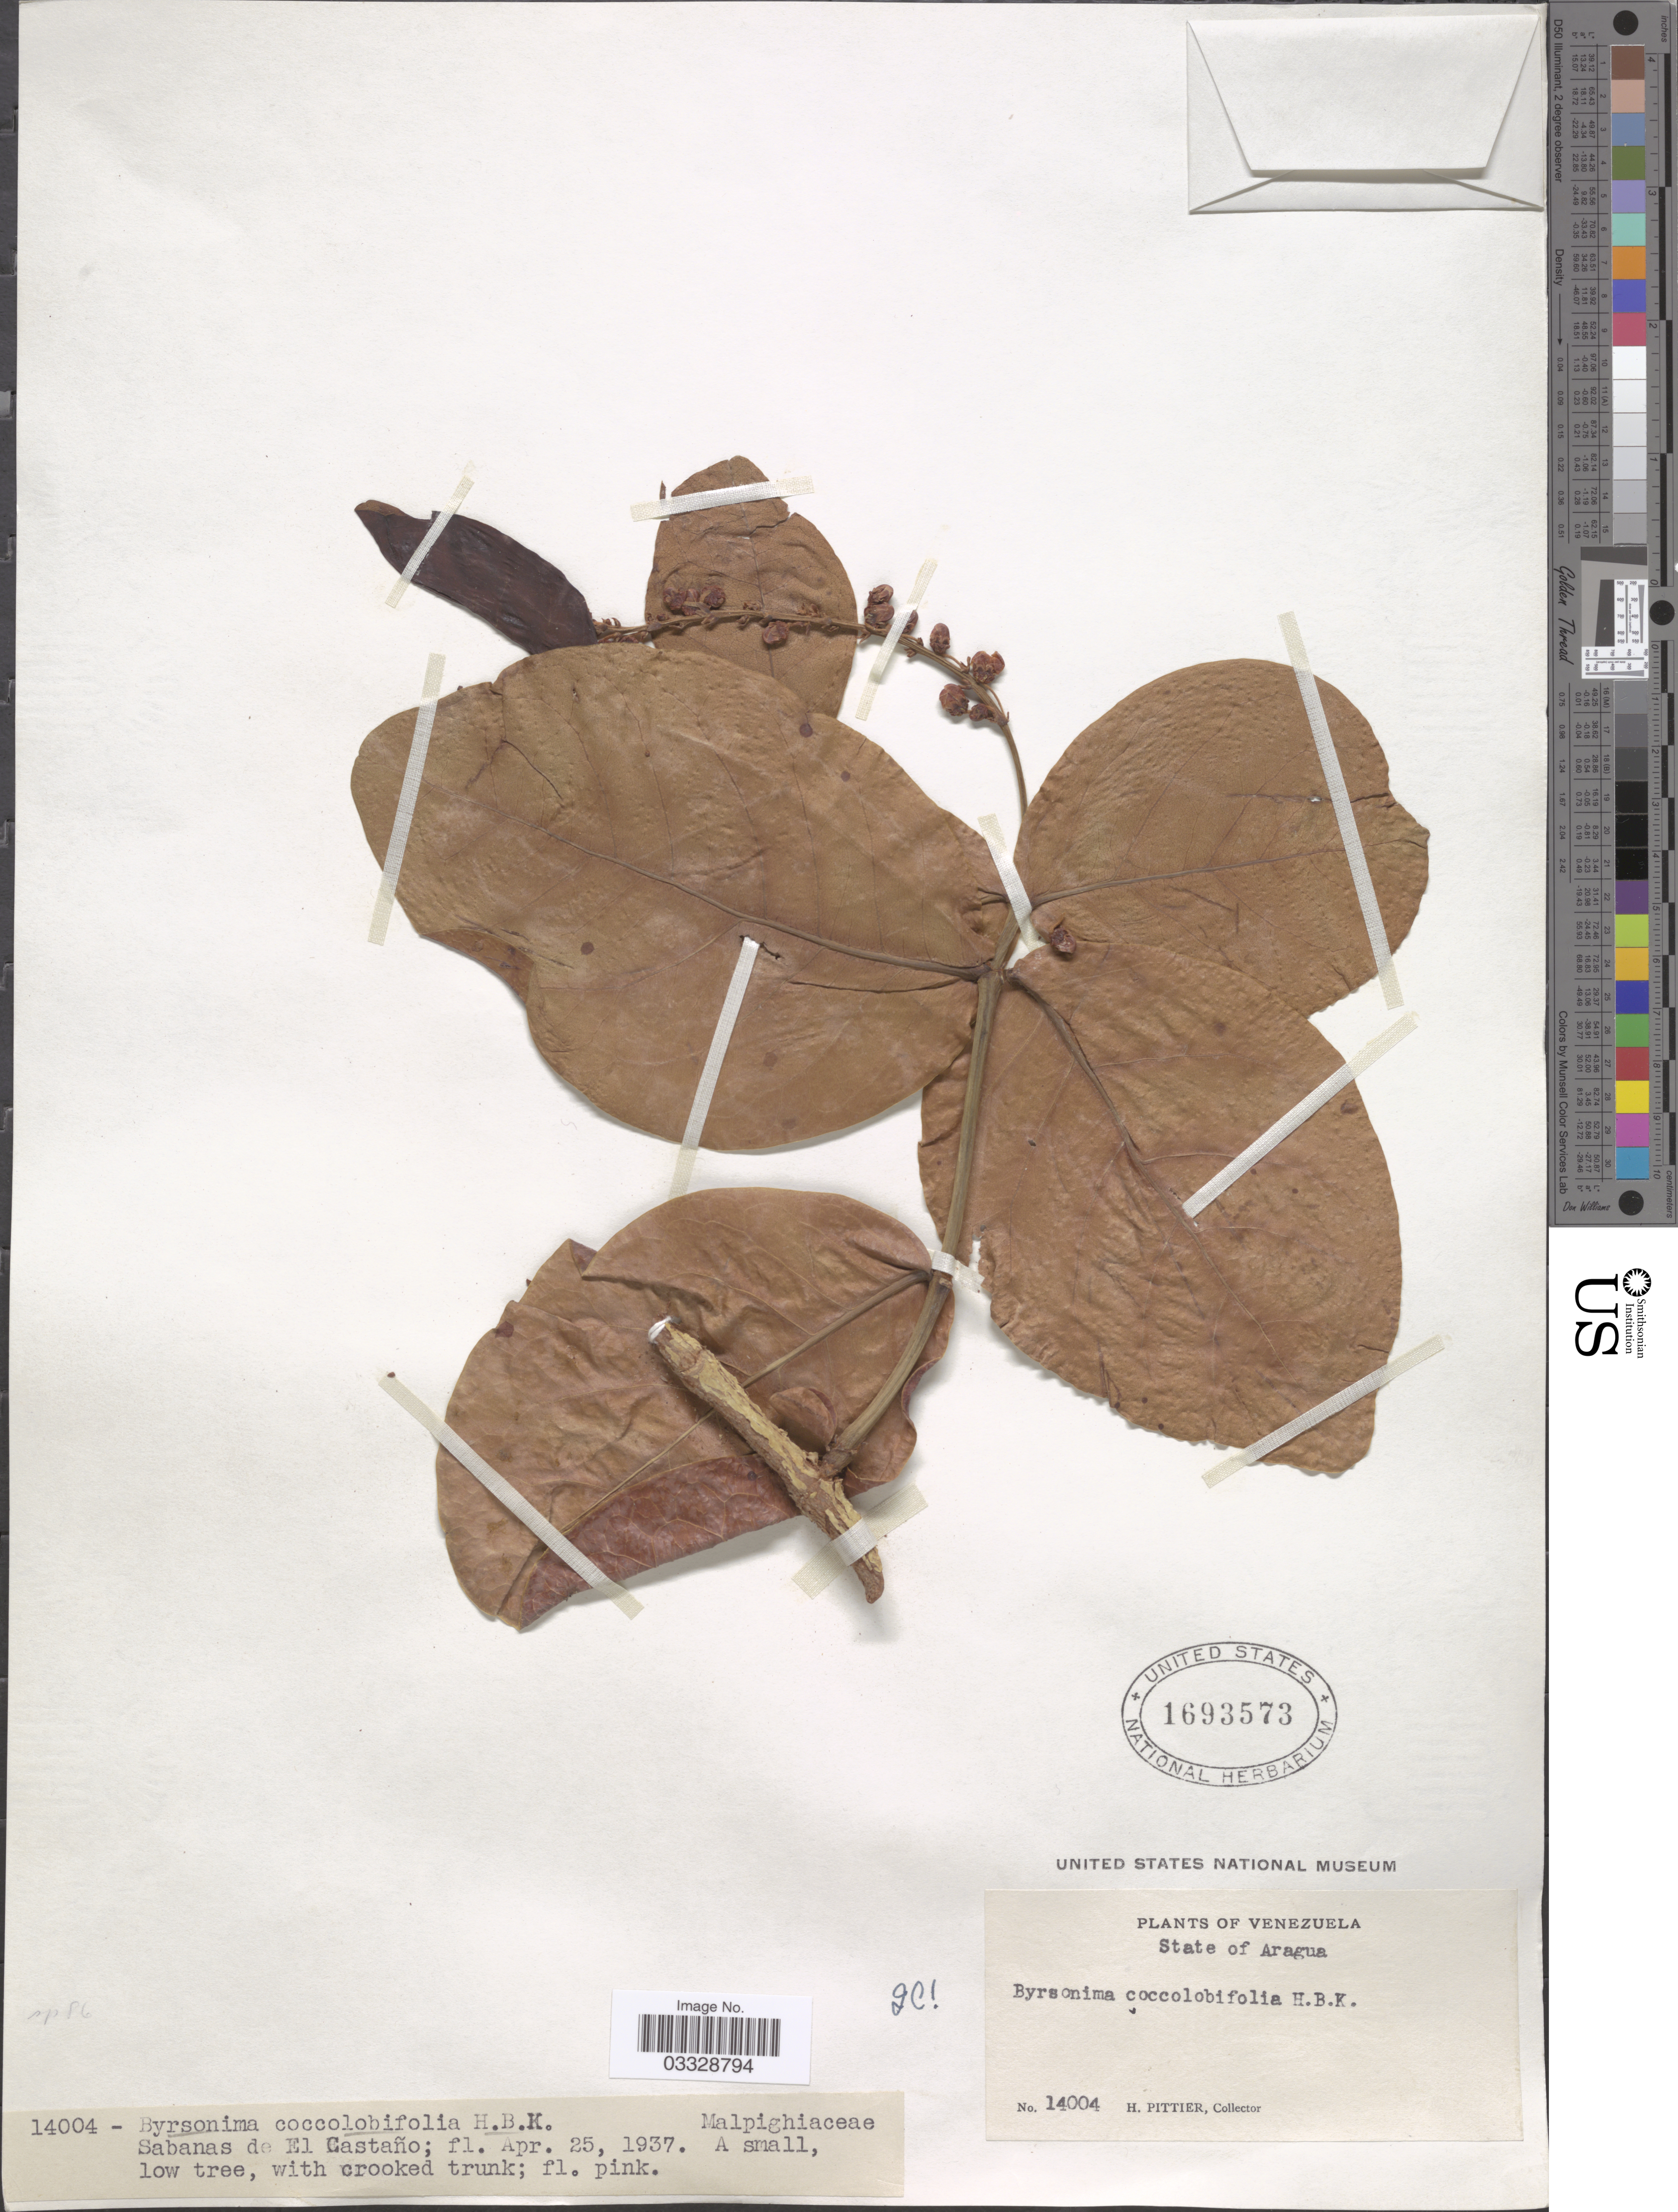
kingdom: Plantae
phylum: Tracheophyta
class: Magnoliopsida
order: Malpighiales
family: Malpighiaceae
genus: Byrsonima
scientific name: Byrsonima coccolobifolia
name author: Kunth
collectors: H. F. Pittier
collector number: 14004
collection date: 1937-04-25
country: Venezuela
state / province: Aragua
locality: Sabanas de El Castaño.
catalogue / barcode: US 1693573